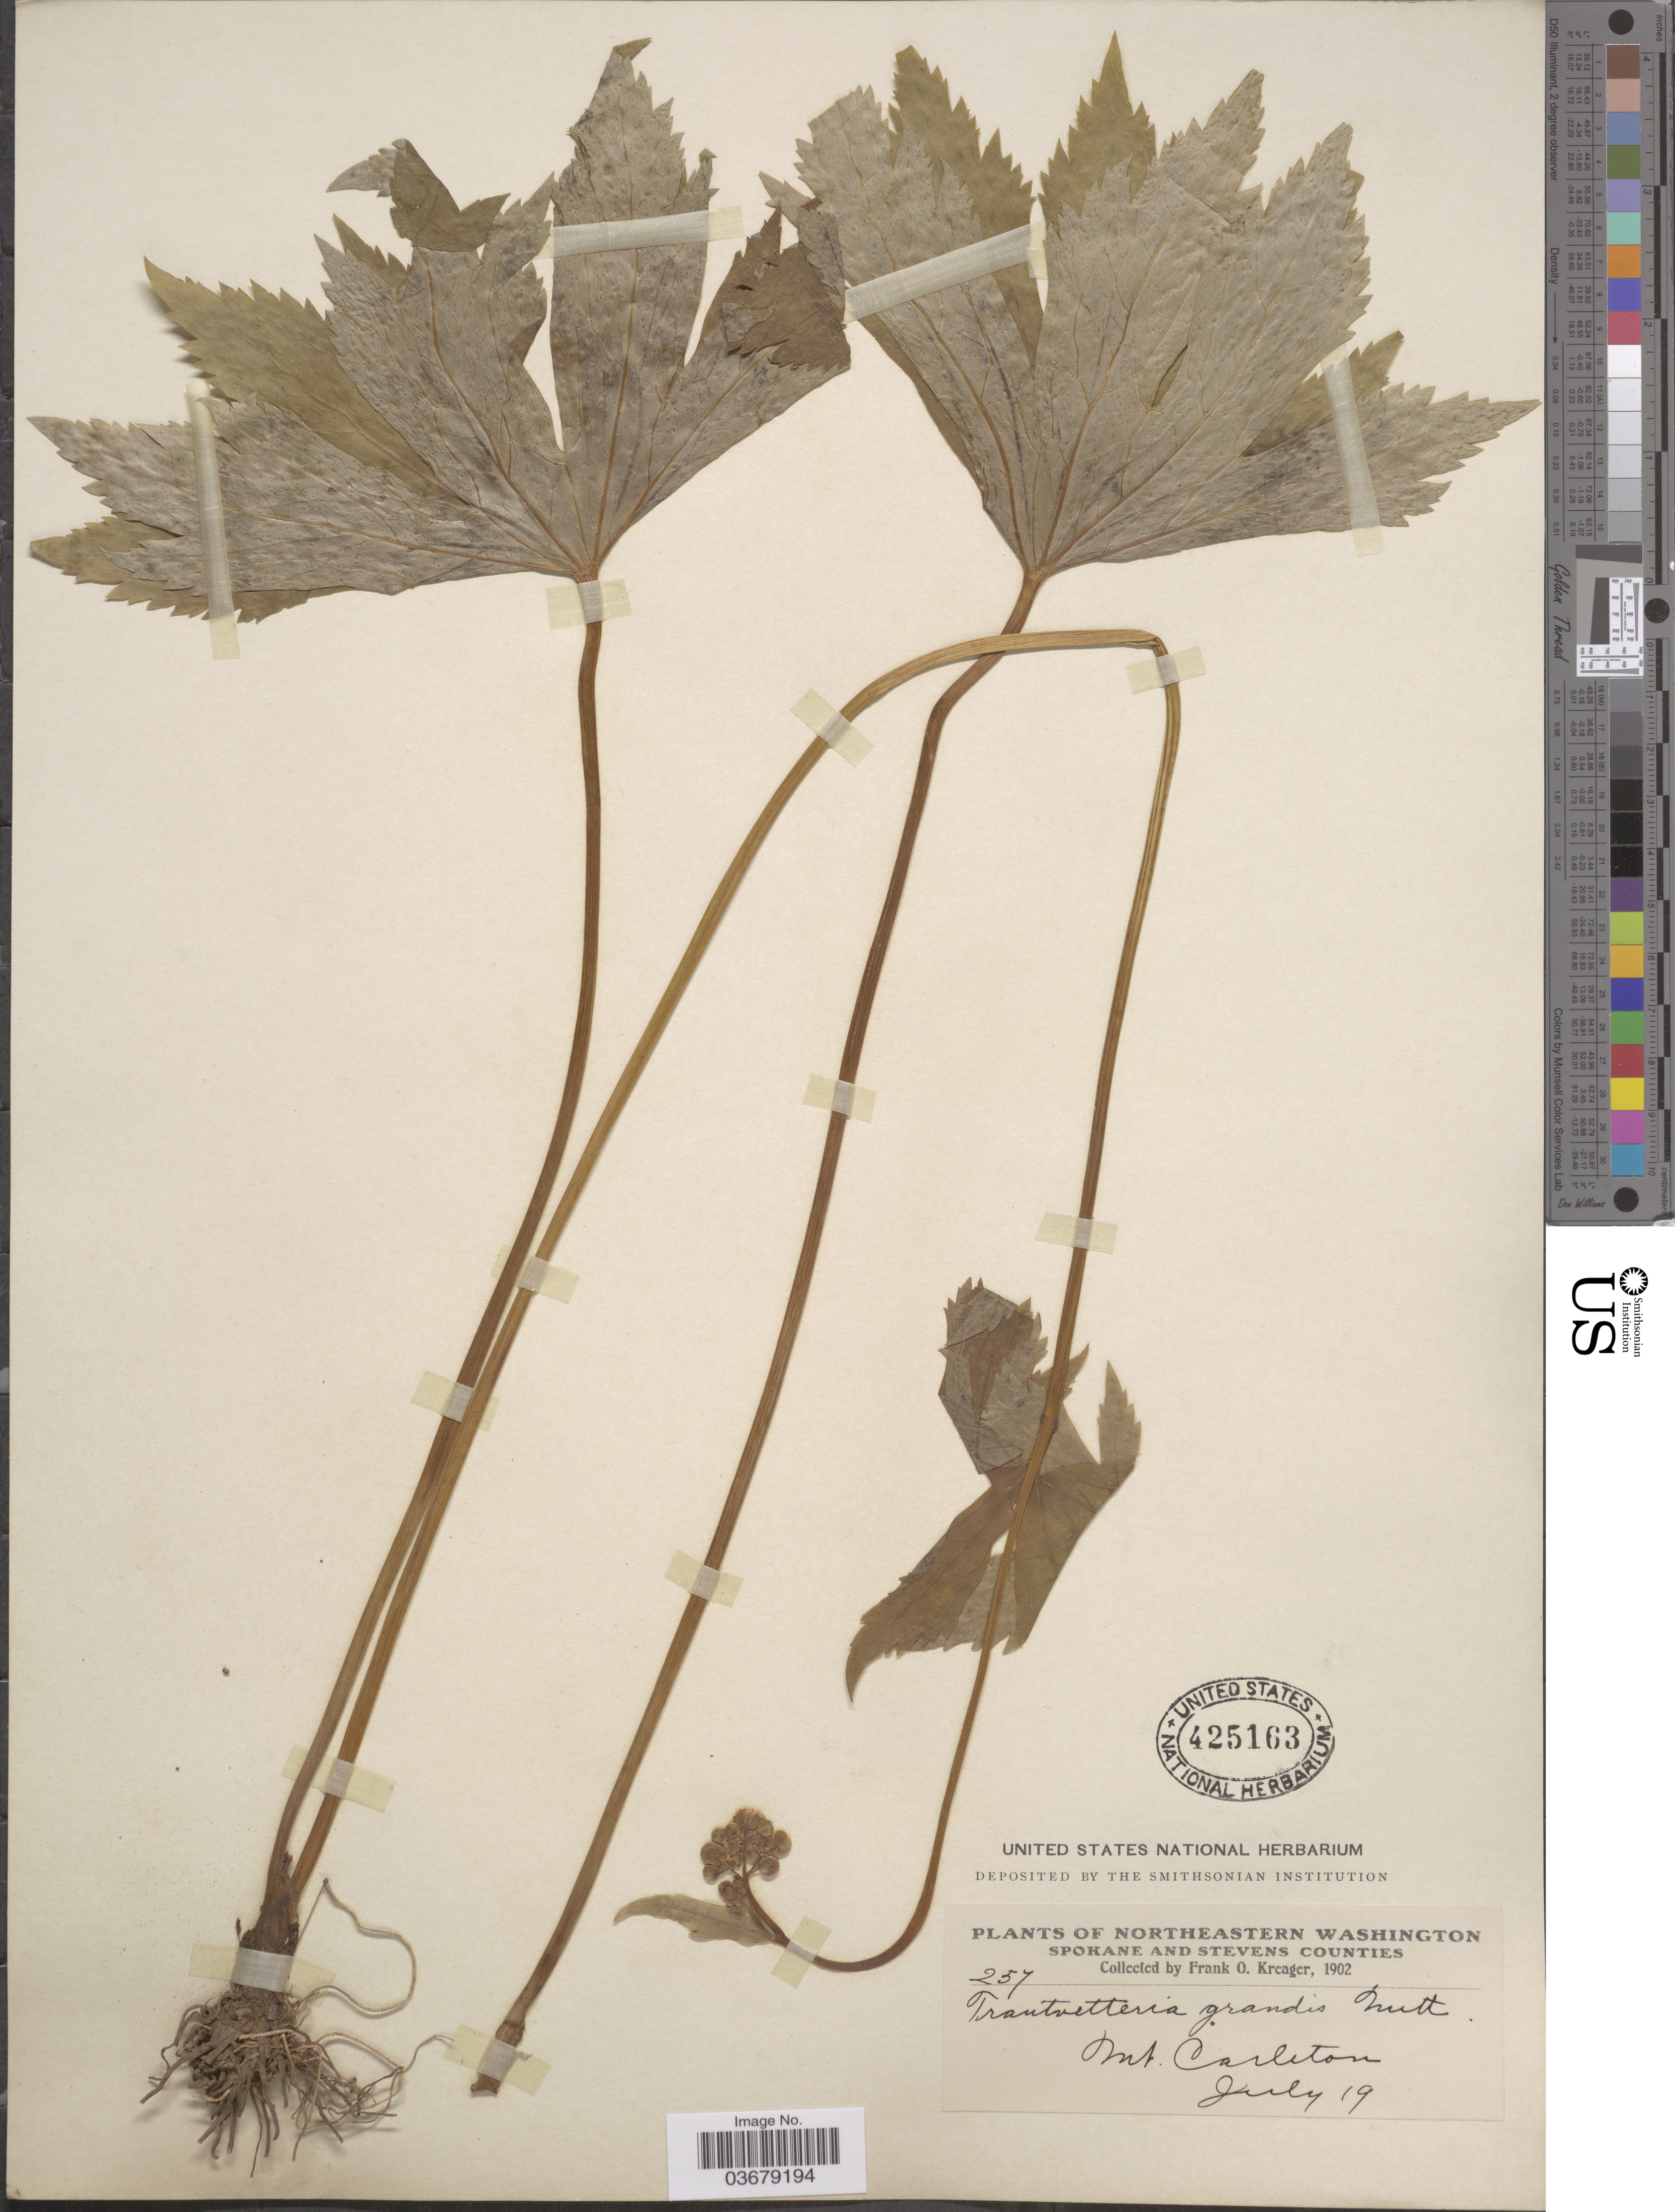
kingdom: Plantae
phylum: Tracheophyta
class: Magnoliopsida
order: Ranunculales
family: Ranunculaceae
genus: Trautvetteria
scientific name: Trautvetteria caroliniensis var. grandis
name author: (Water) Vail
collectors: F. Kreager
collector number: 257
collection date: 1902-07-19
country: United States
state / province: Washington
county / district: Spokane / Stevens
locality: Northeastern Washington. Spokane and Stevens Counties. Mt. Carleton.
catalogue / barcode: US 425163